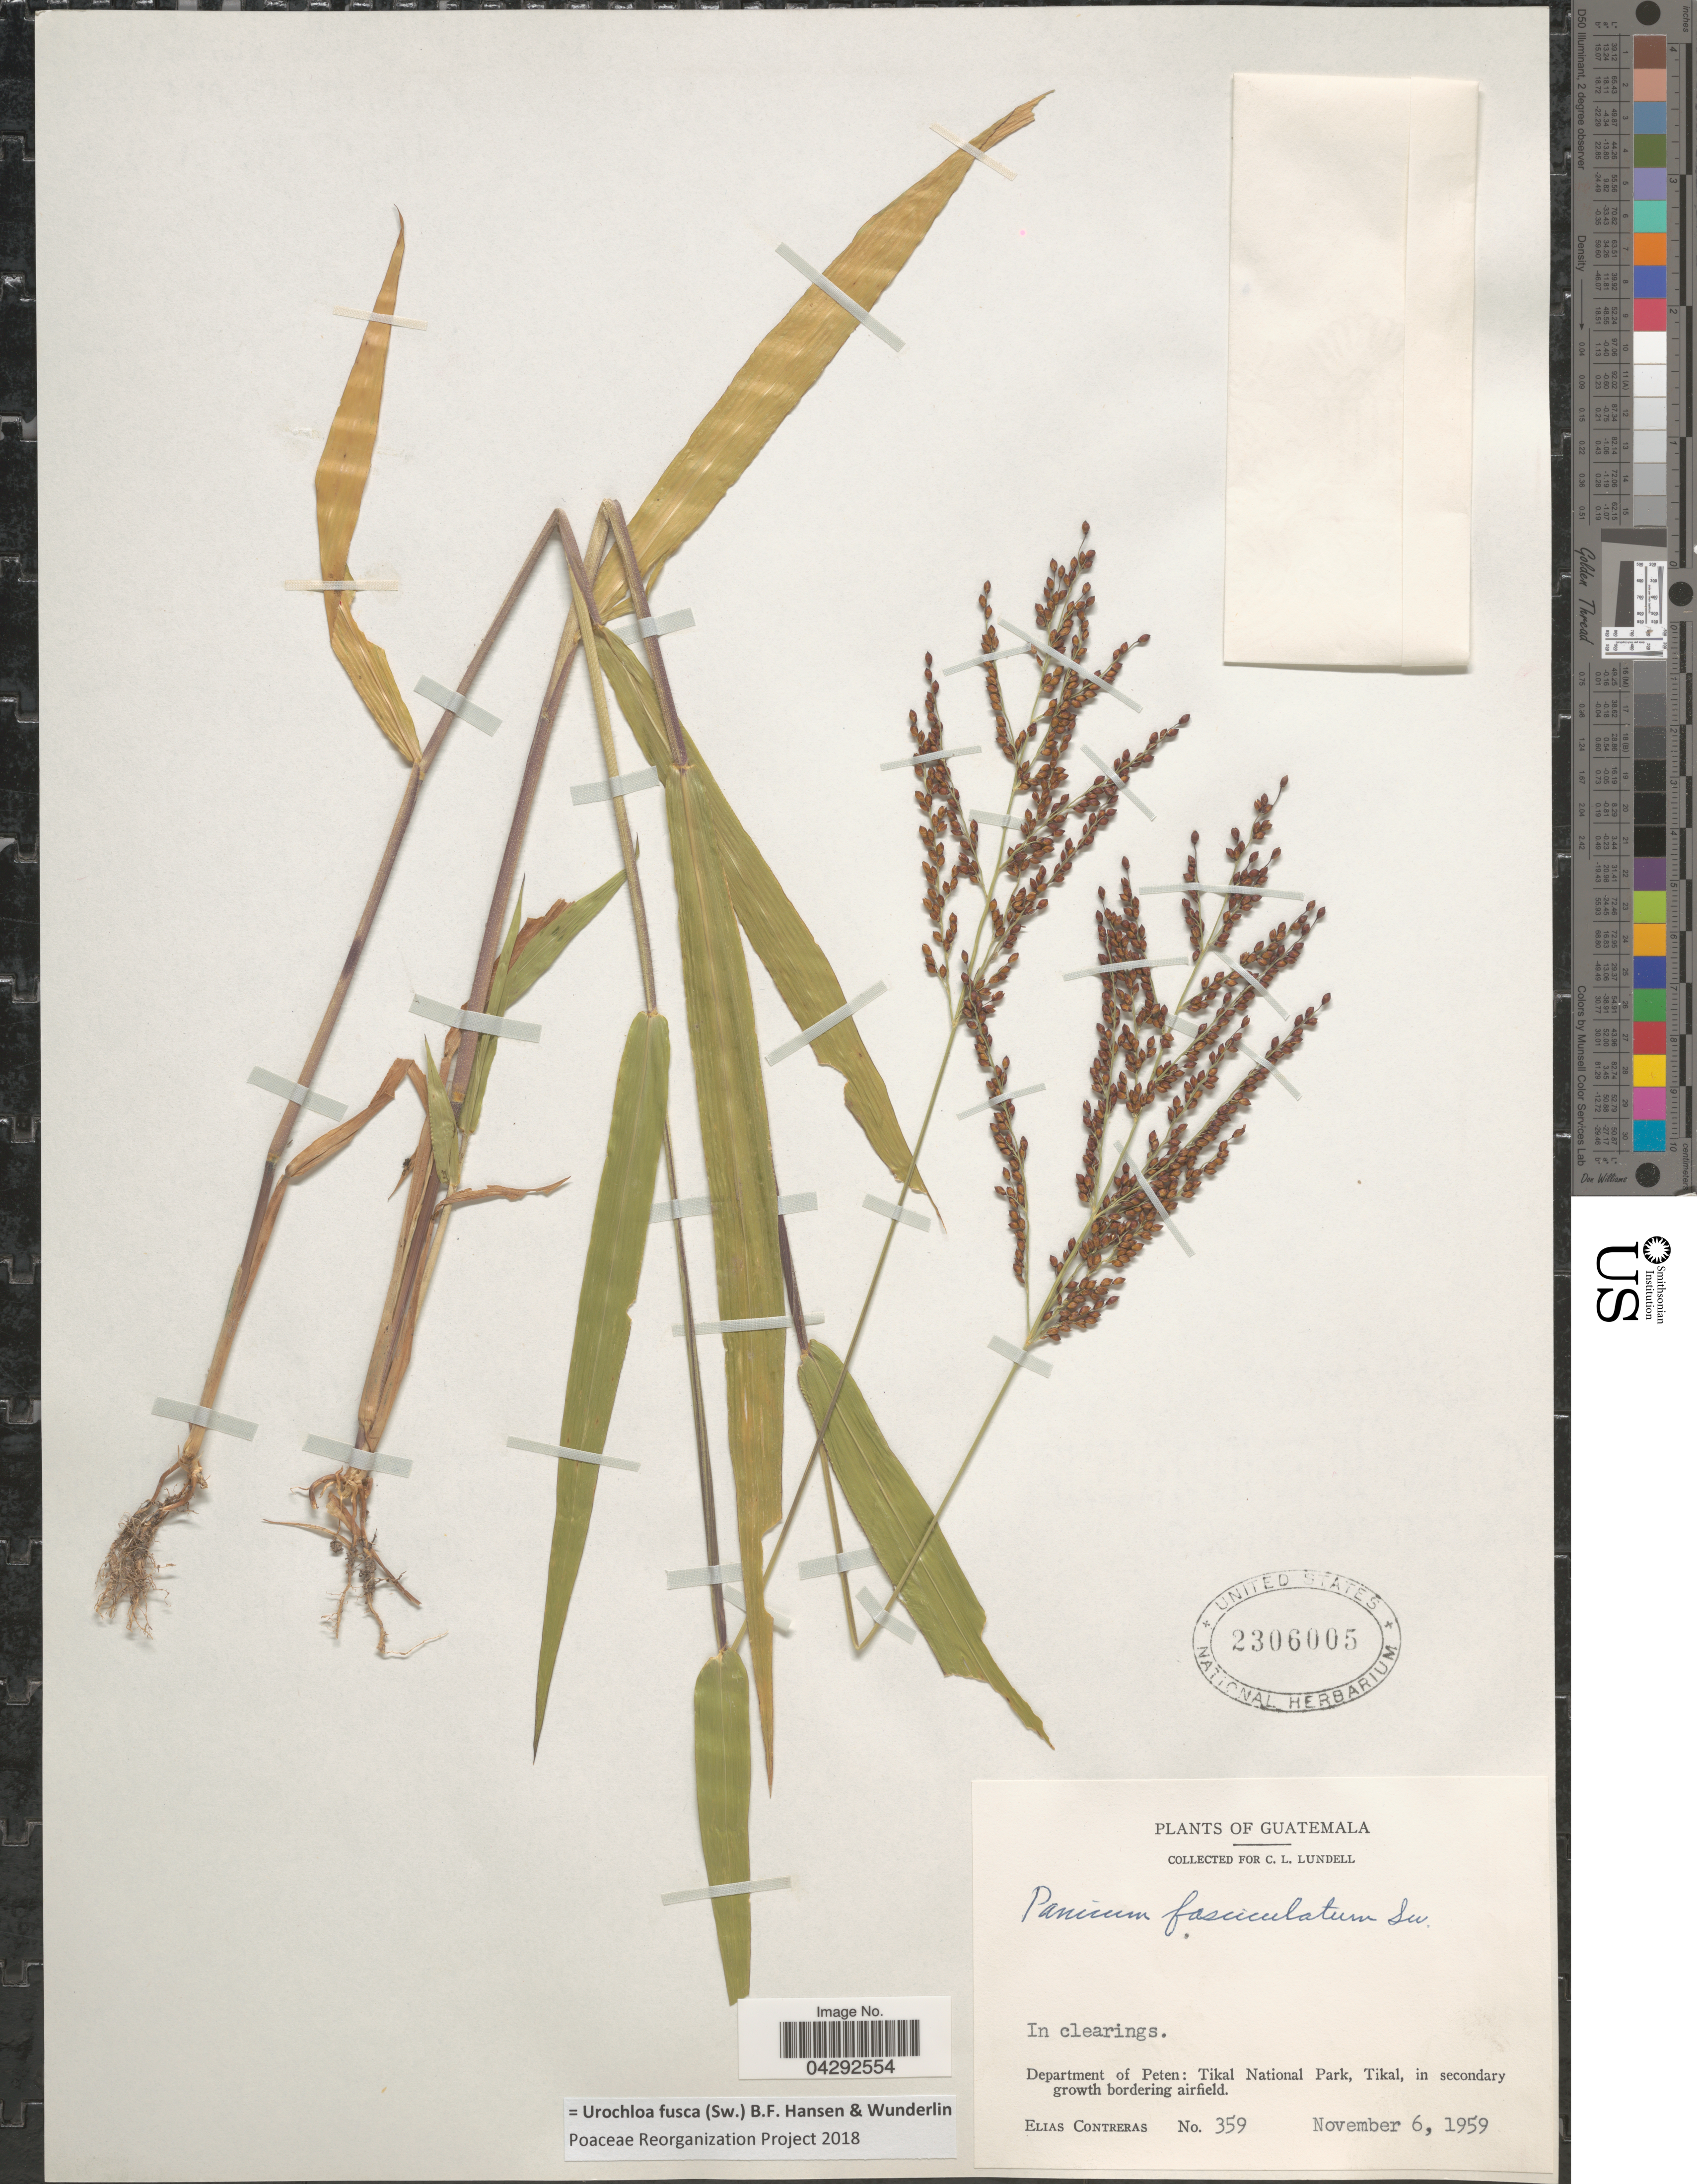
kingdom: Plantae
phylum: Tracheophyta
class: Liliopsida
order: Poales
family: Poaceae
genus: Urochloa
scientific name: Urochloa fusca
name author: (Sw.) B.F. Hansen & Wunderlin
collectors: E. Contreras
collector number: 359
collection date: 1959-11-06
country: Guatemala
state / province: El Peten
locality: In clearings. Department of Peten: Tikal National Park, Tikal, in secondary growth bordering airfield.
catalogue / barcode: US 2306005